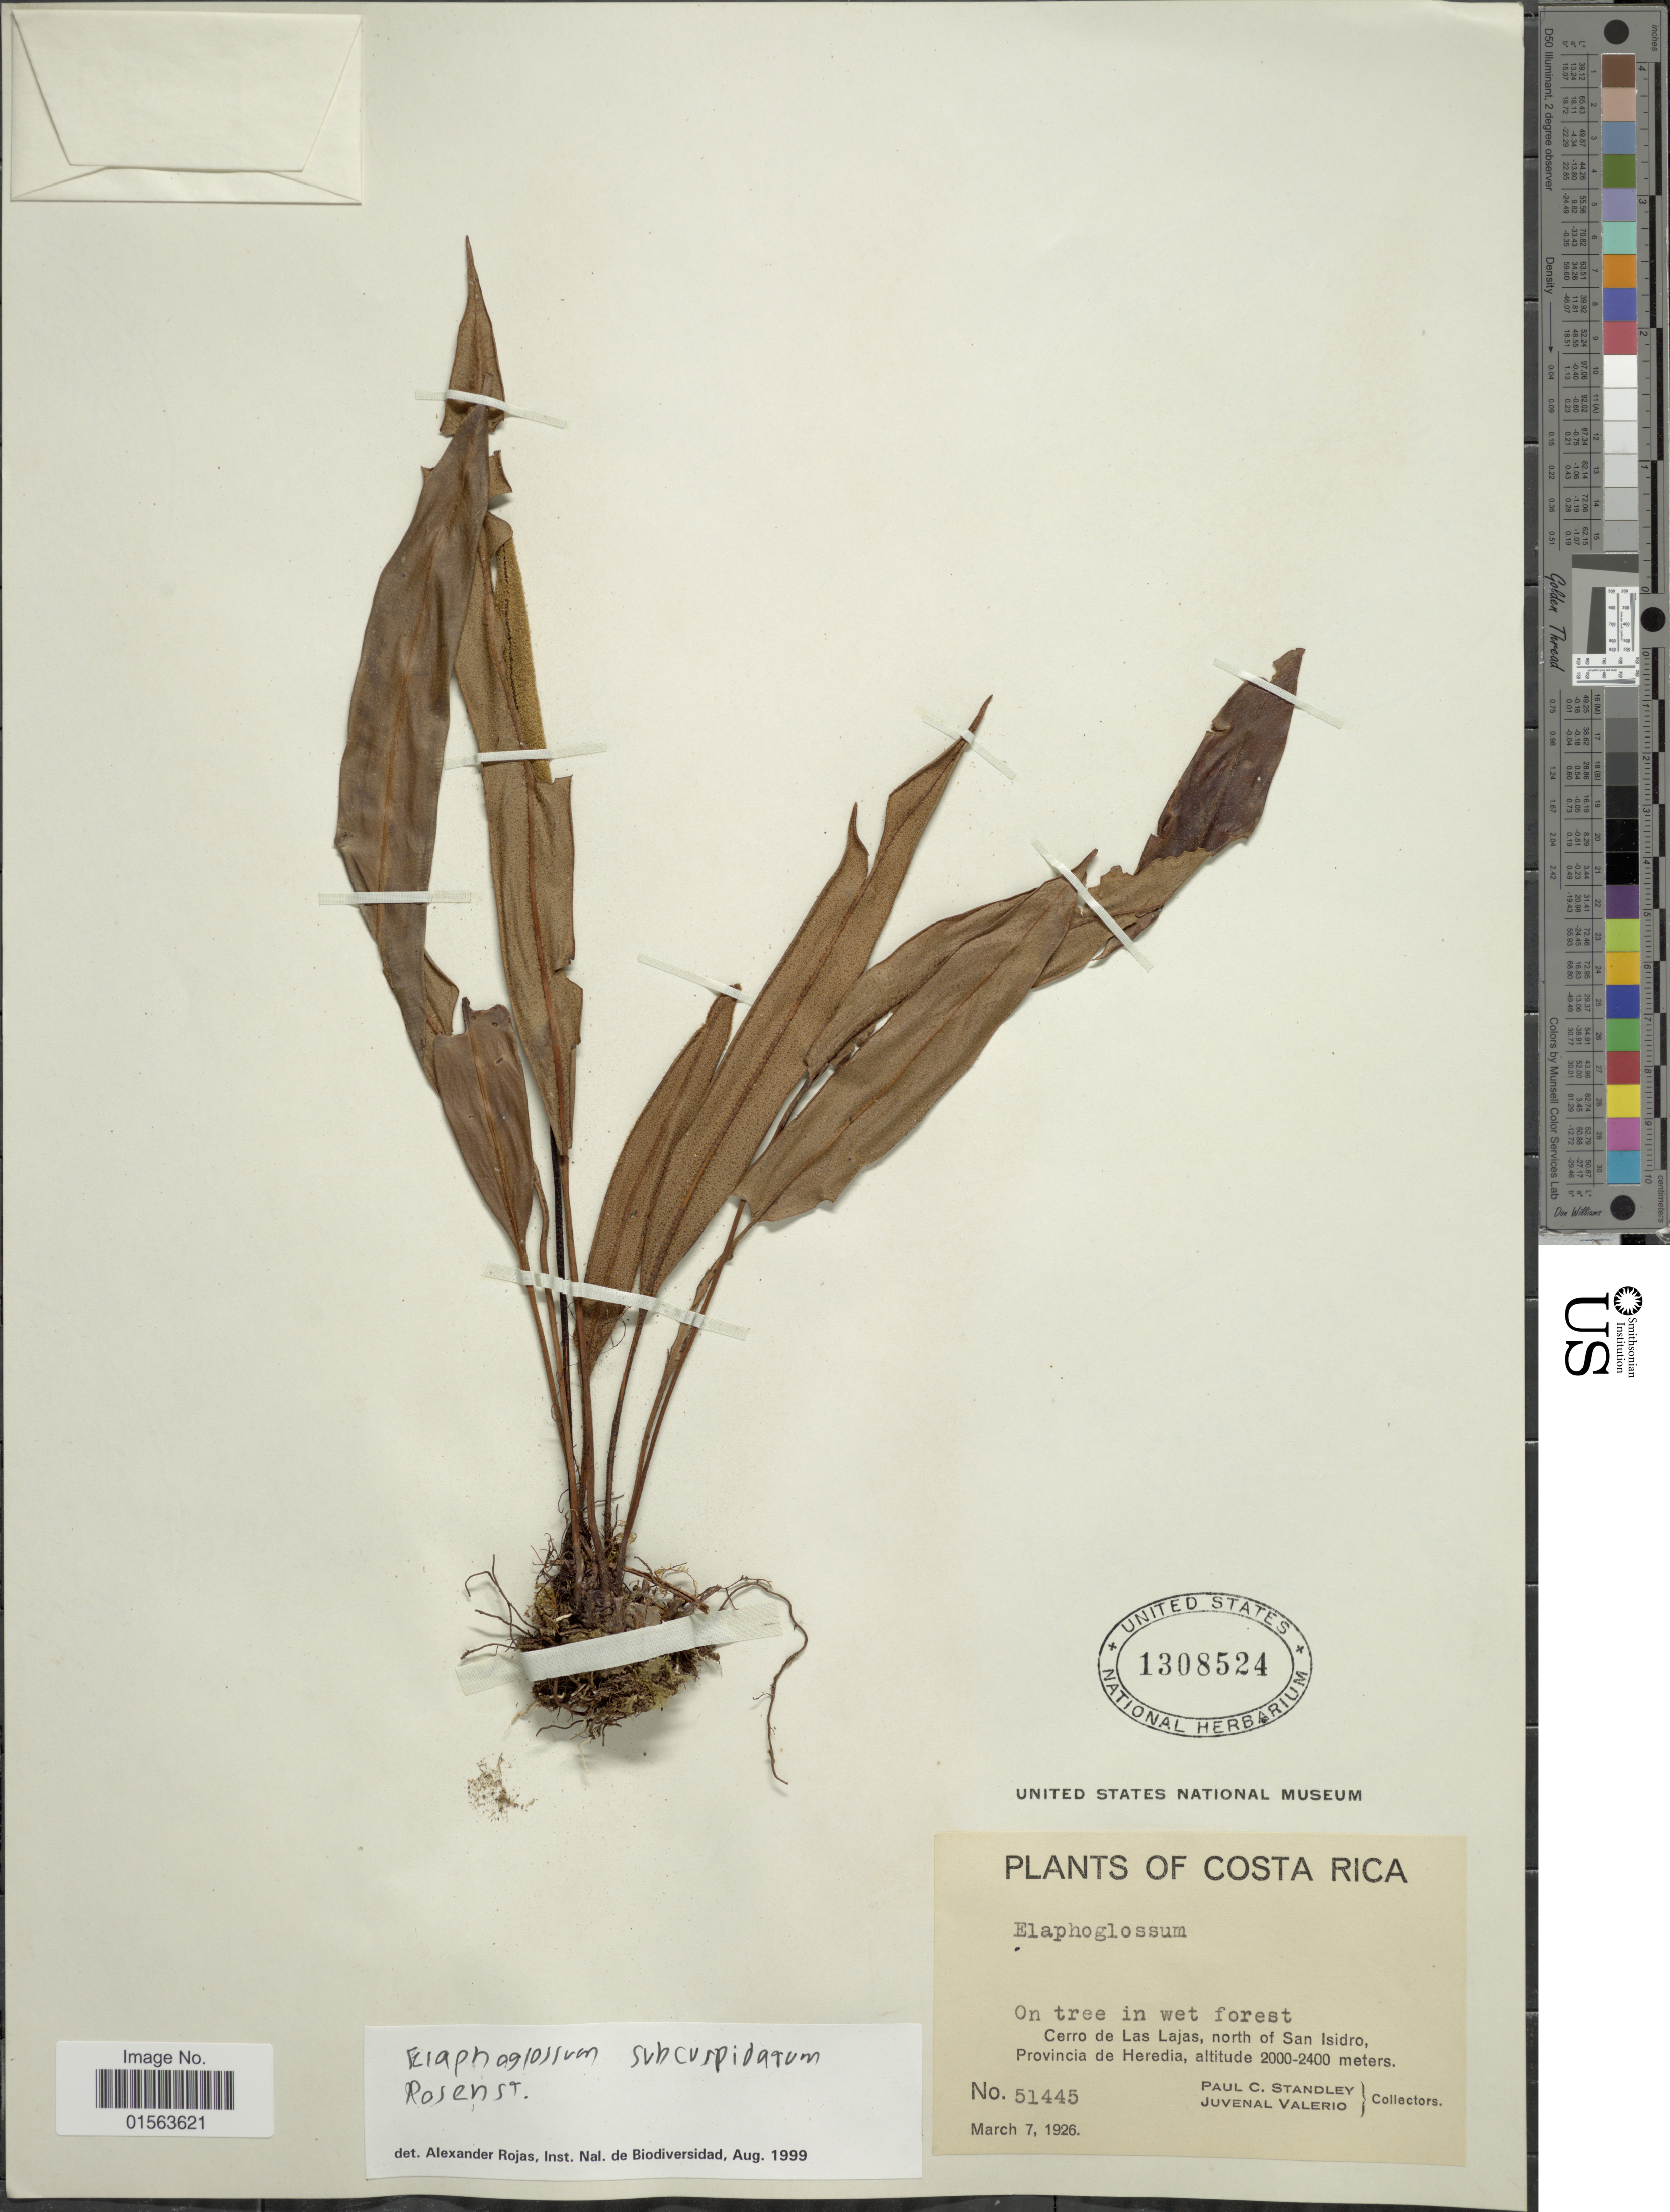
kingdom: Plantae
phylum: Tracheophyta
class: Polypodiopsida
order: Polypodiales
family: Dryopteridaceae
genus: Elaphoglossum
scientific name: Elaphoglossum subcuspidatum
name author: Rosenst.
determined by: Matos, F. B.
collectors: P. C. Standley & J. Valerio R.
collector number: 51445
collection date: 1926-03-07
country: Costa Rica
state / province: Heredia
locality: Cerro de Las Lajas, north of San Isidro, Provincia deHeredia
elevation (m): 2000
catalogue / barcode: US 1308524